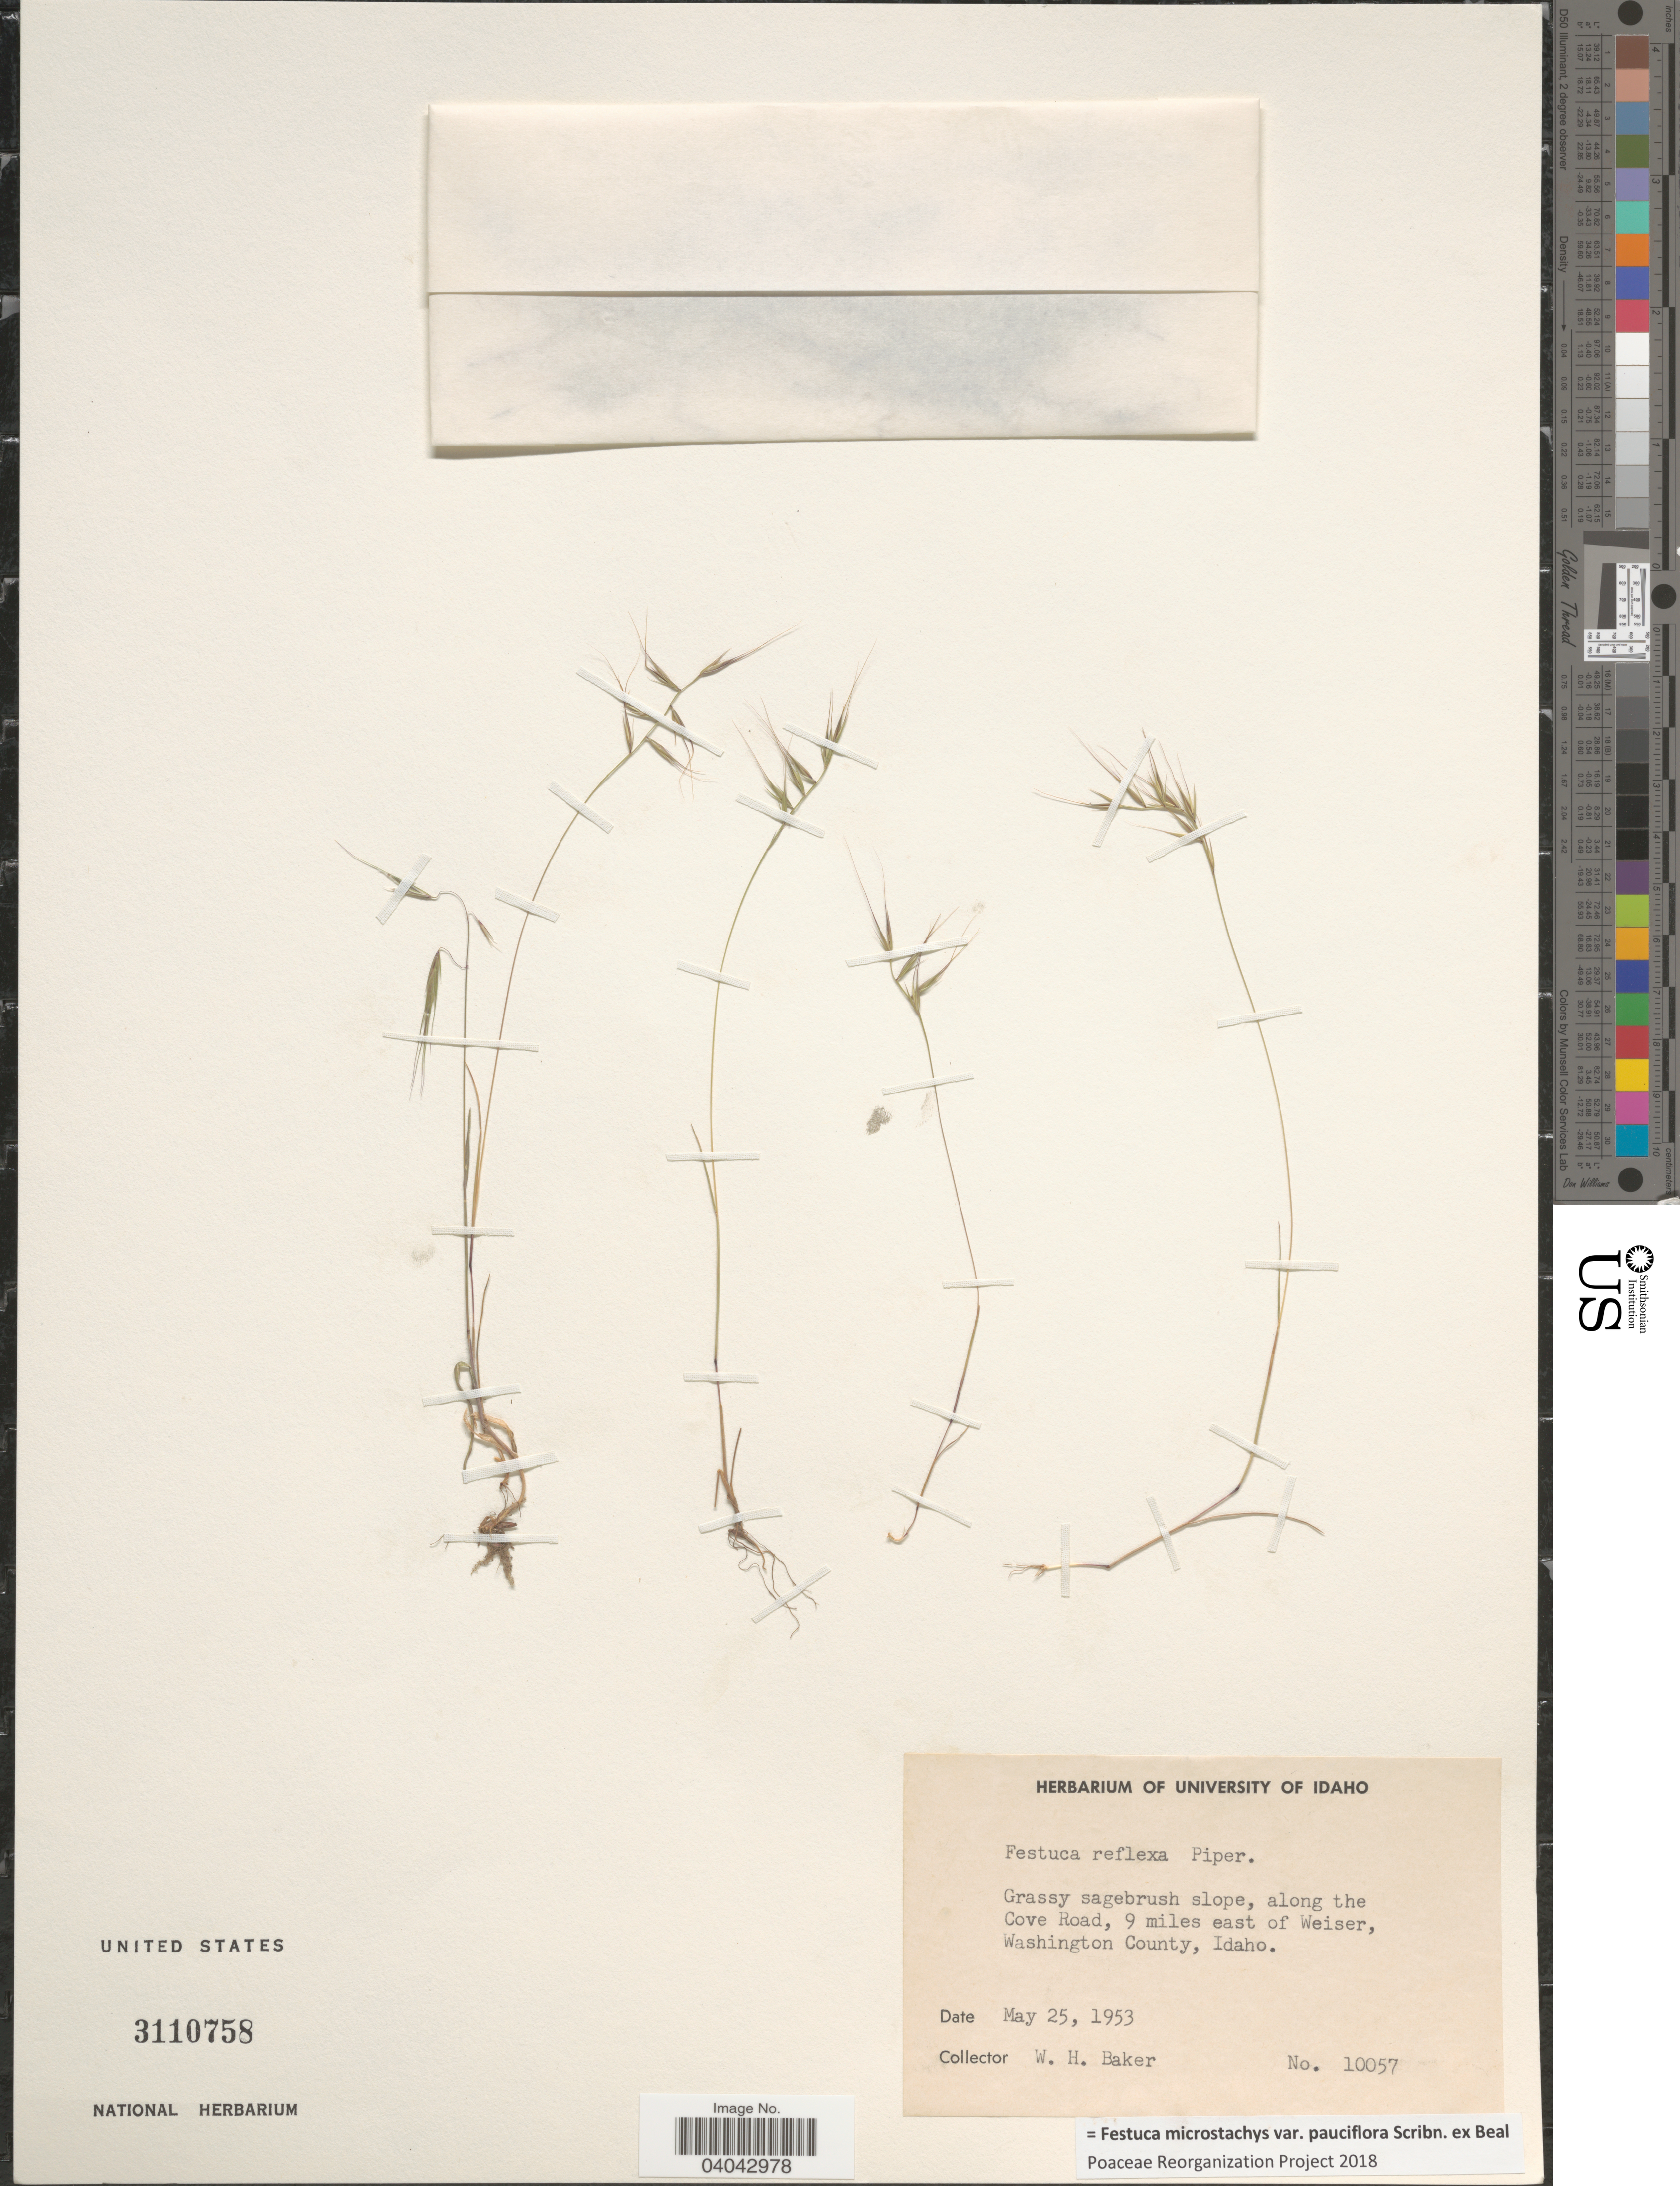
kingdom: Plantae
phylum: Tracheophyta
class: Liliopsida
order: Poales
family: Poaceae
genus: Festuca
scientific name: Festuca microstachys var. pauciflora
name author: Scribn. ex W.J. Beal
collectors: W. H. Baker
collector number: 10057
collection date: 1953-05-25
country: United States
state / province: Idaho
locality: Grassy sagebrush slope, along the Cove Road, 9 miles east of Weiser, Washington County.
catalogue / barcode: US 3110758